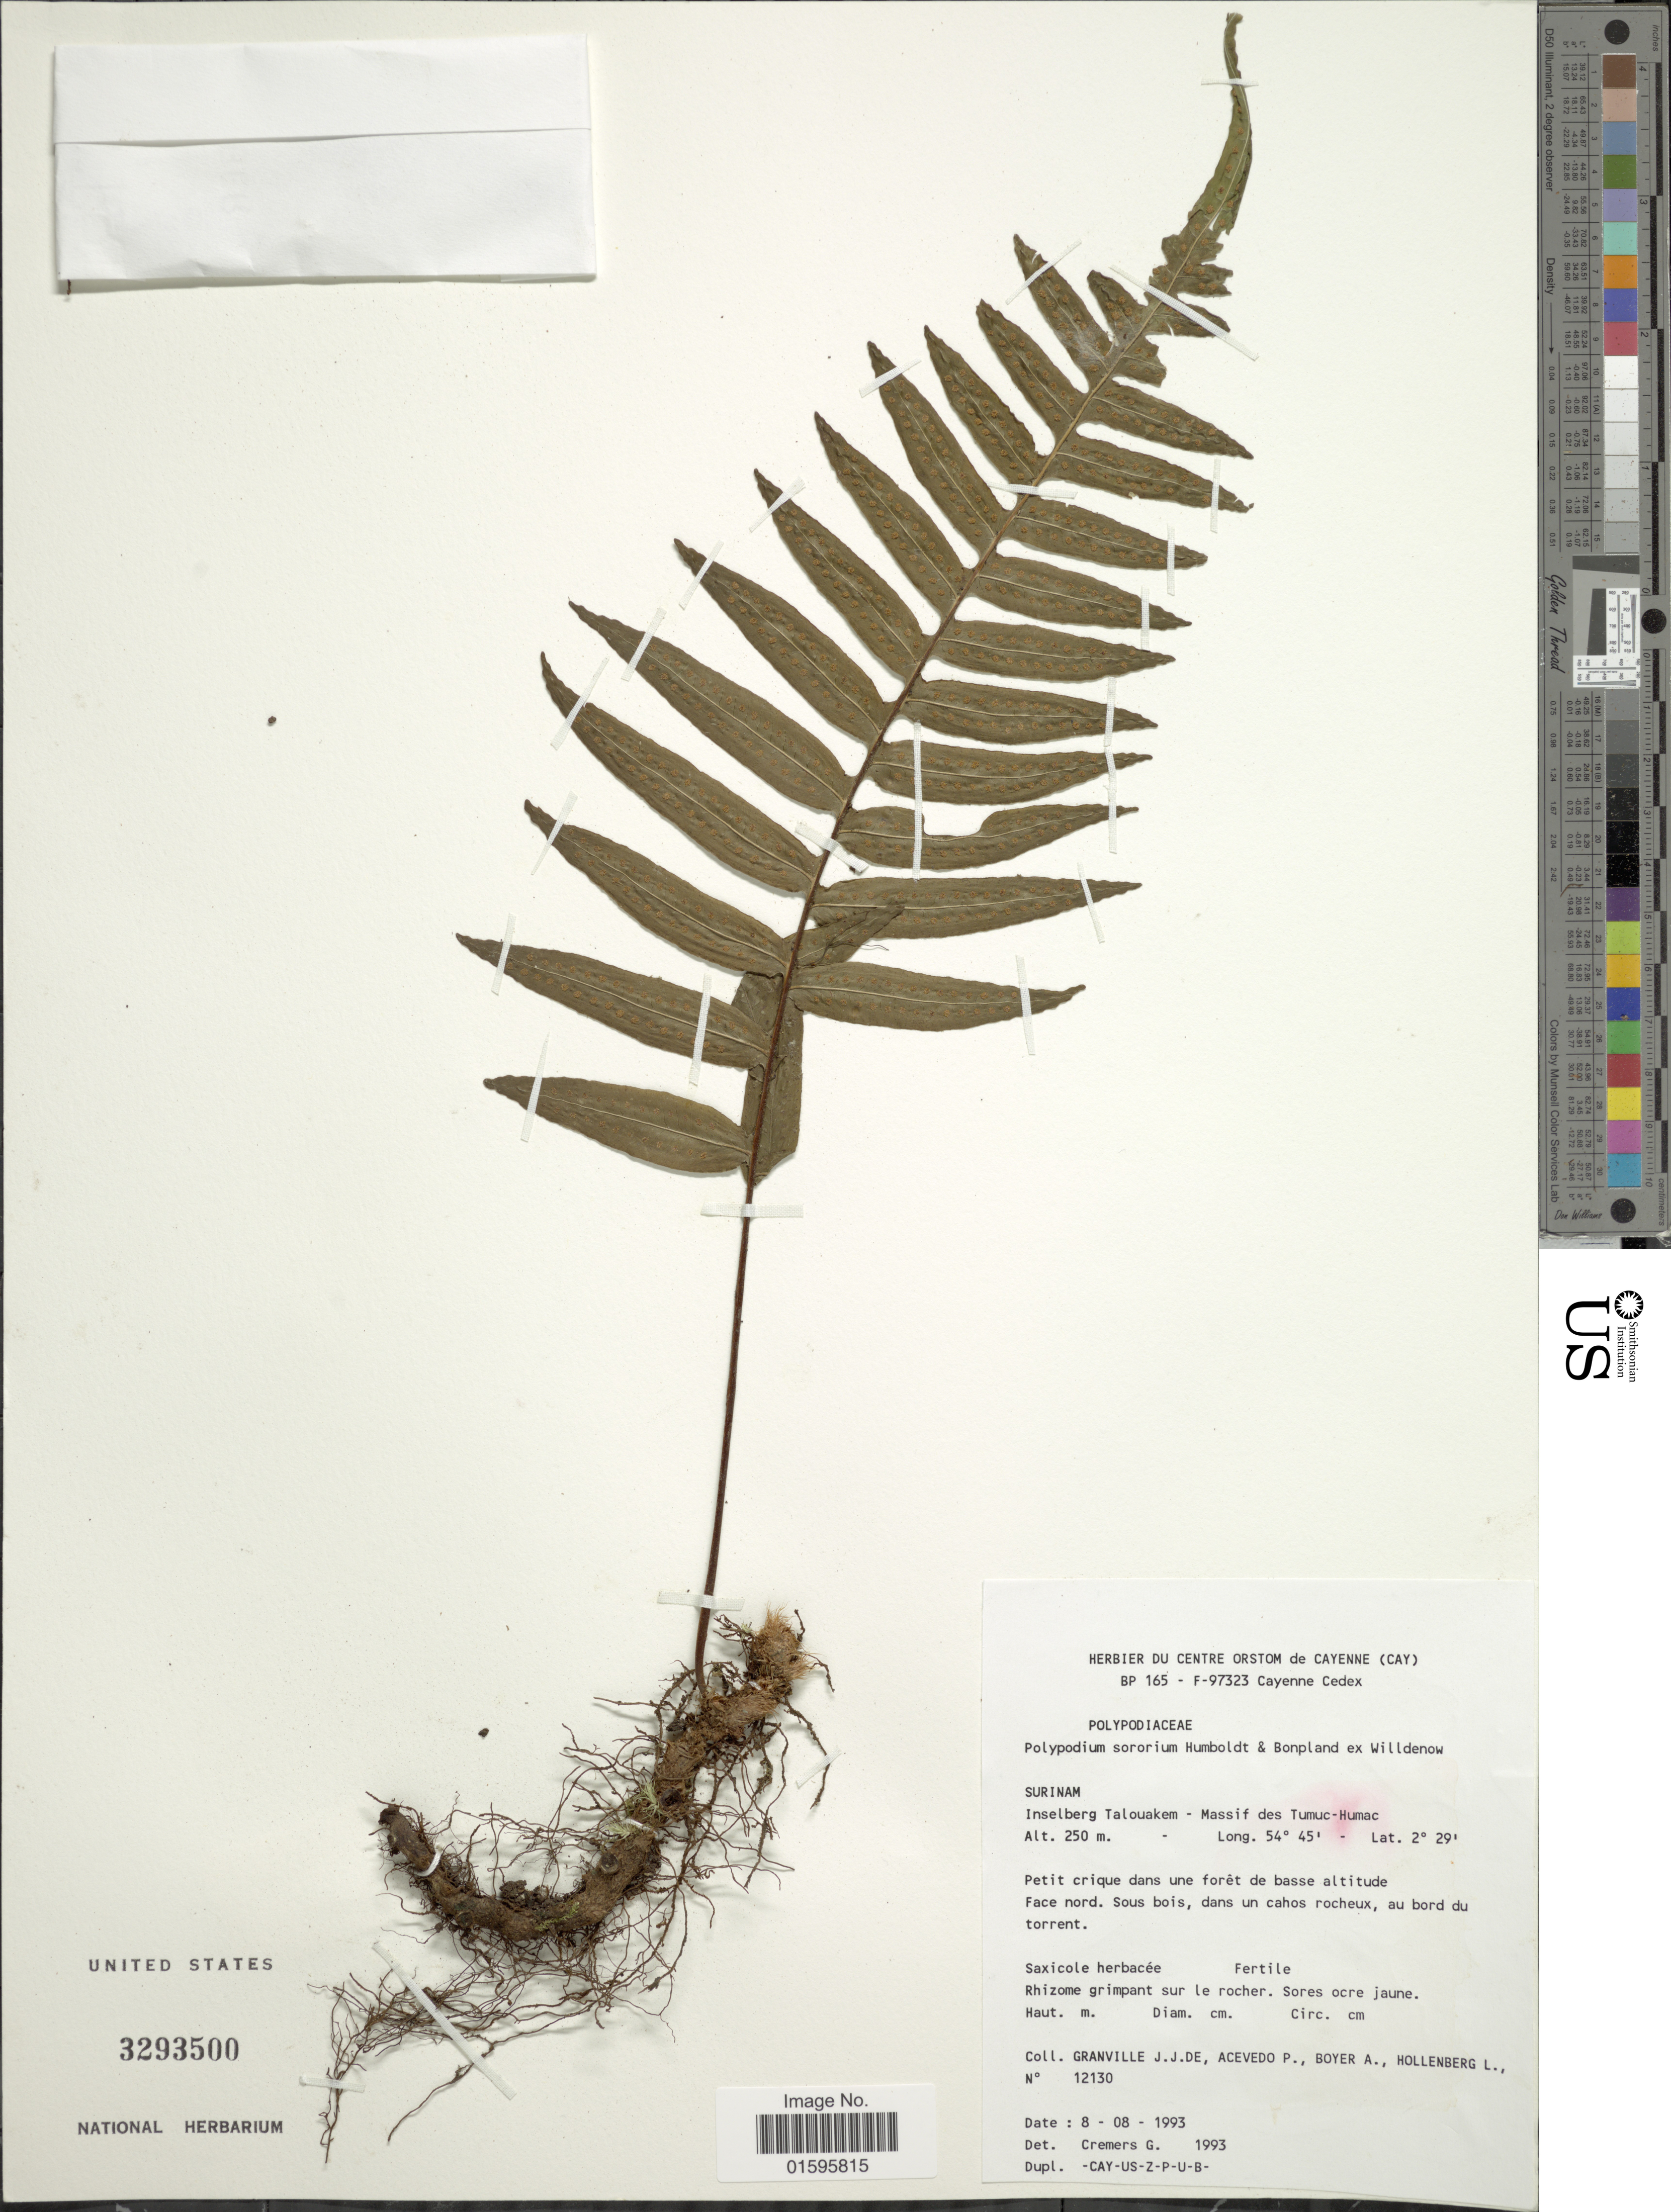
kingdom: Plantae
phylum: Tracheophyta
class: Polypodiopsida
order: Polypodiales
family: Polypodiaceae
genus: Polypodium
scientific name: Polypodium dulce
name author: Poir.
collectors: J.-J. de Granville, P. Acevedo-Rodr., A. Boyer & L. Hollenberg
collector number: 12130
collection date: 1993-08-08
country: Suriname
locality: Surinam, Inselberg Talouakem, Massif des Tumuc-Humac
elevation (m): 250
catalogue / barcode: US 3293500